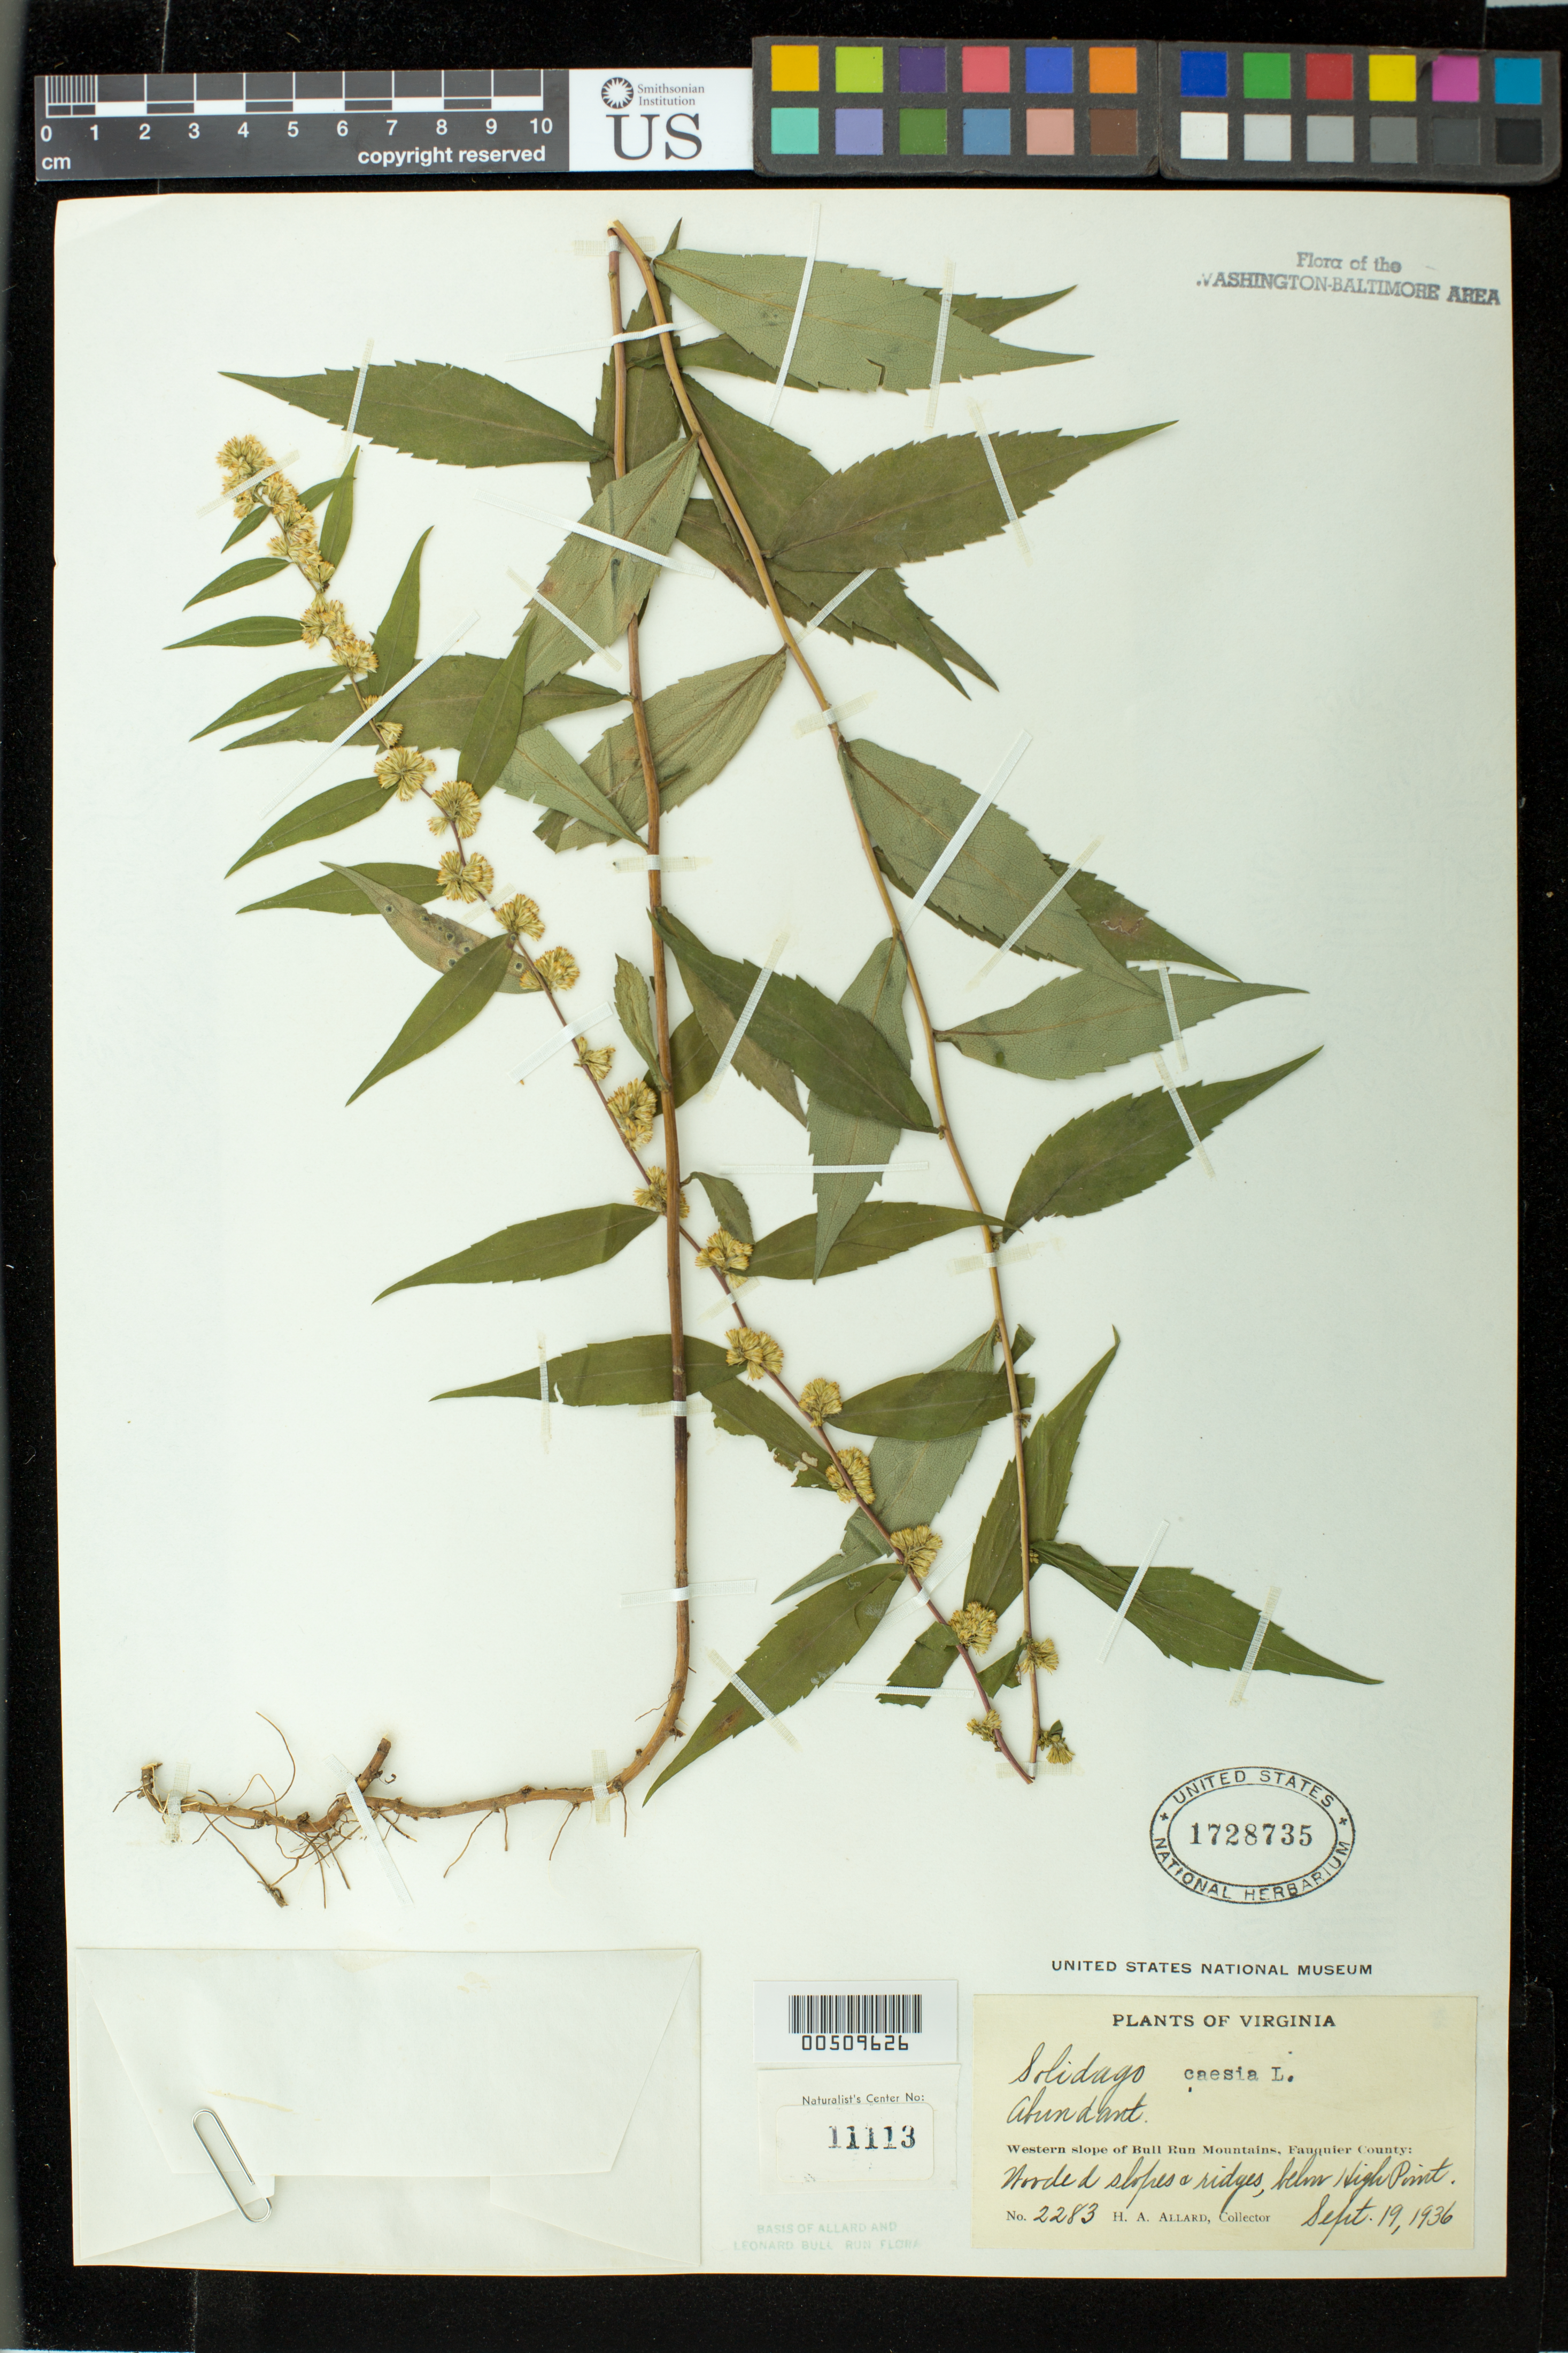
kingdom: Plantae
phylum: Tracheophyta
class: Magnoliopsida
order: Asterales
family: Asteraceae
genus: Solidago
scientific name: Solidago caesia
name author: L.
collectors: H. A. Allard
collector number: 2283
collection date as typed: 19 Sep 1936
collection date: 1936-09-19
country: United States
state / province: Virginia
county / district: Fauquier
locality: Bull Run Mts., below High Point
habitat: Wooded slopes and ridges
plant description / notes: Specimens returned from Naturalist Center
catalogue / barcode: US 1728735